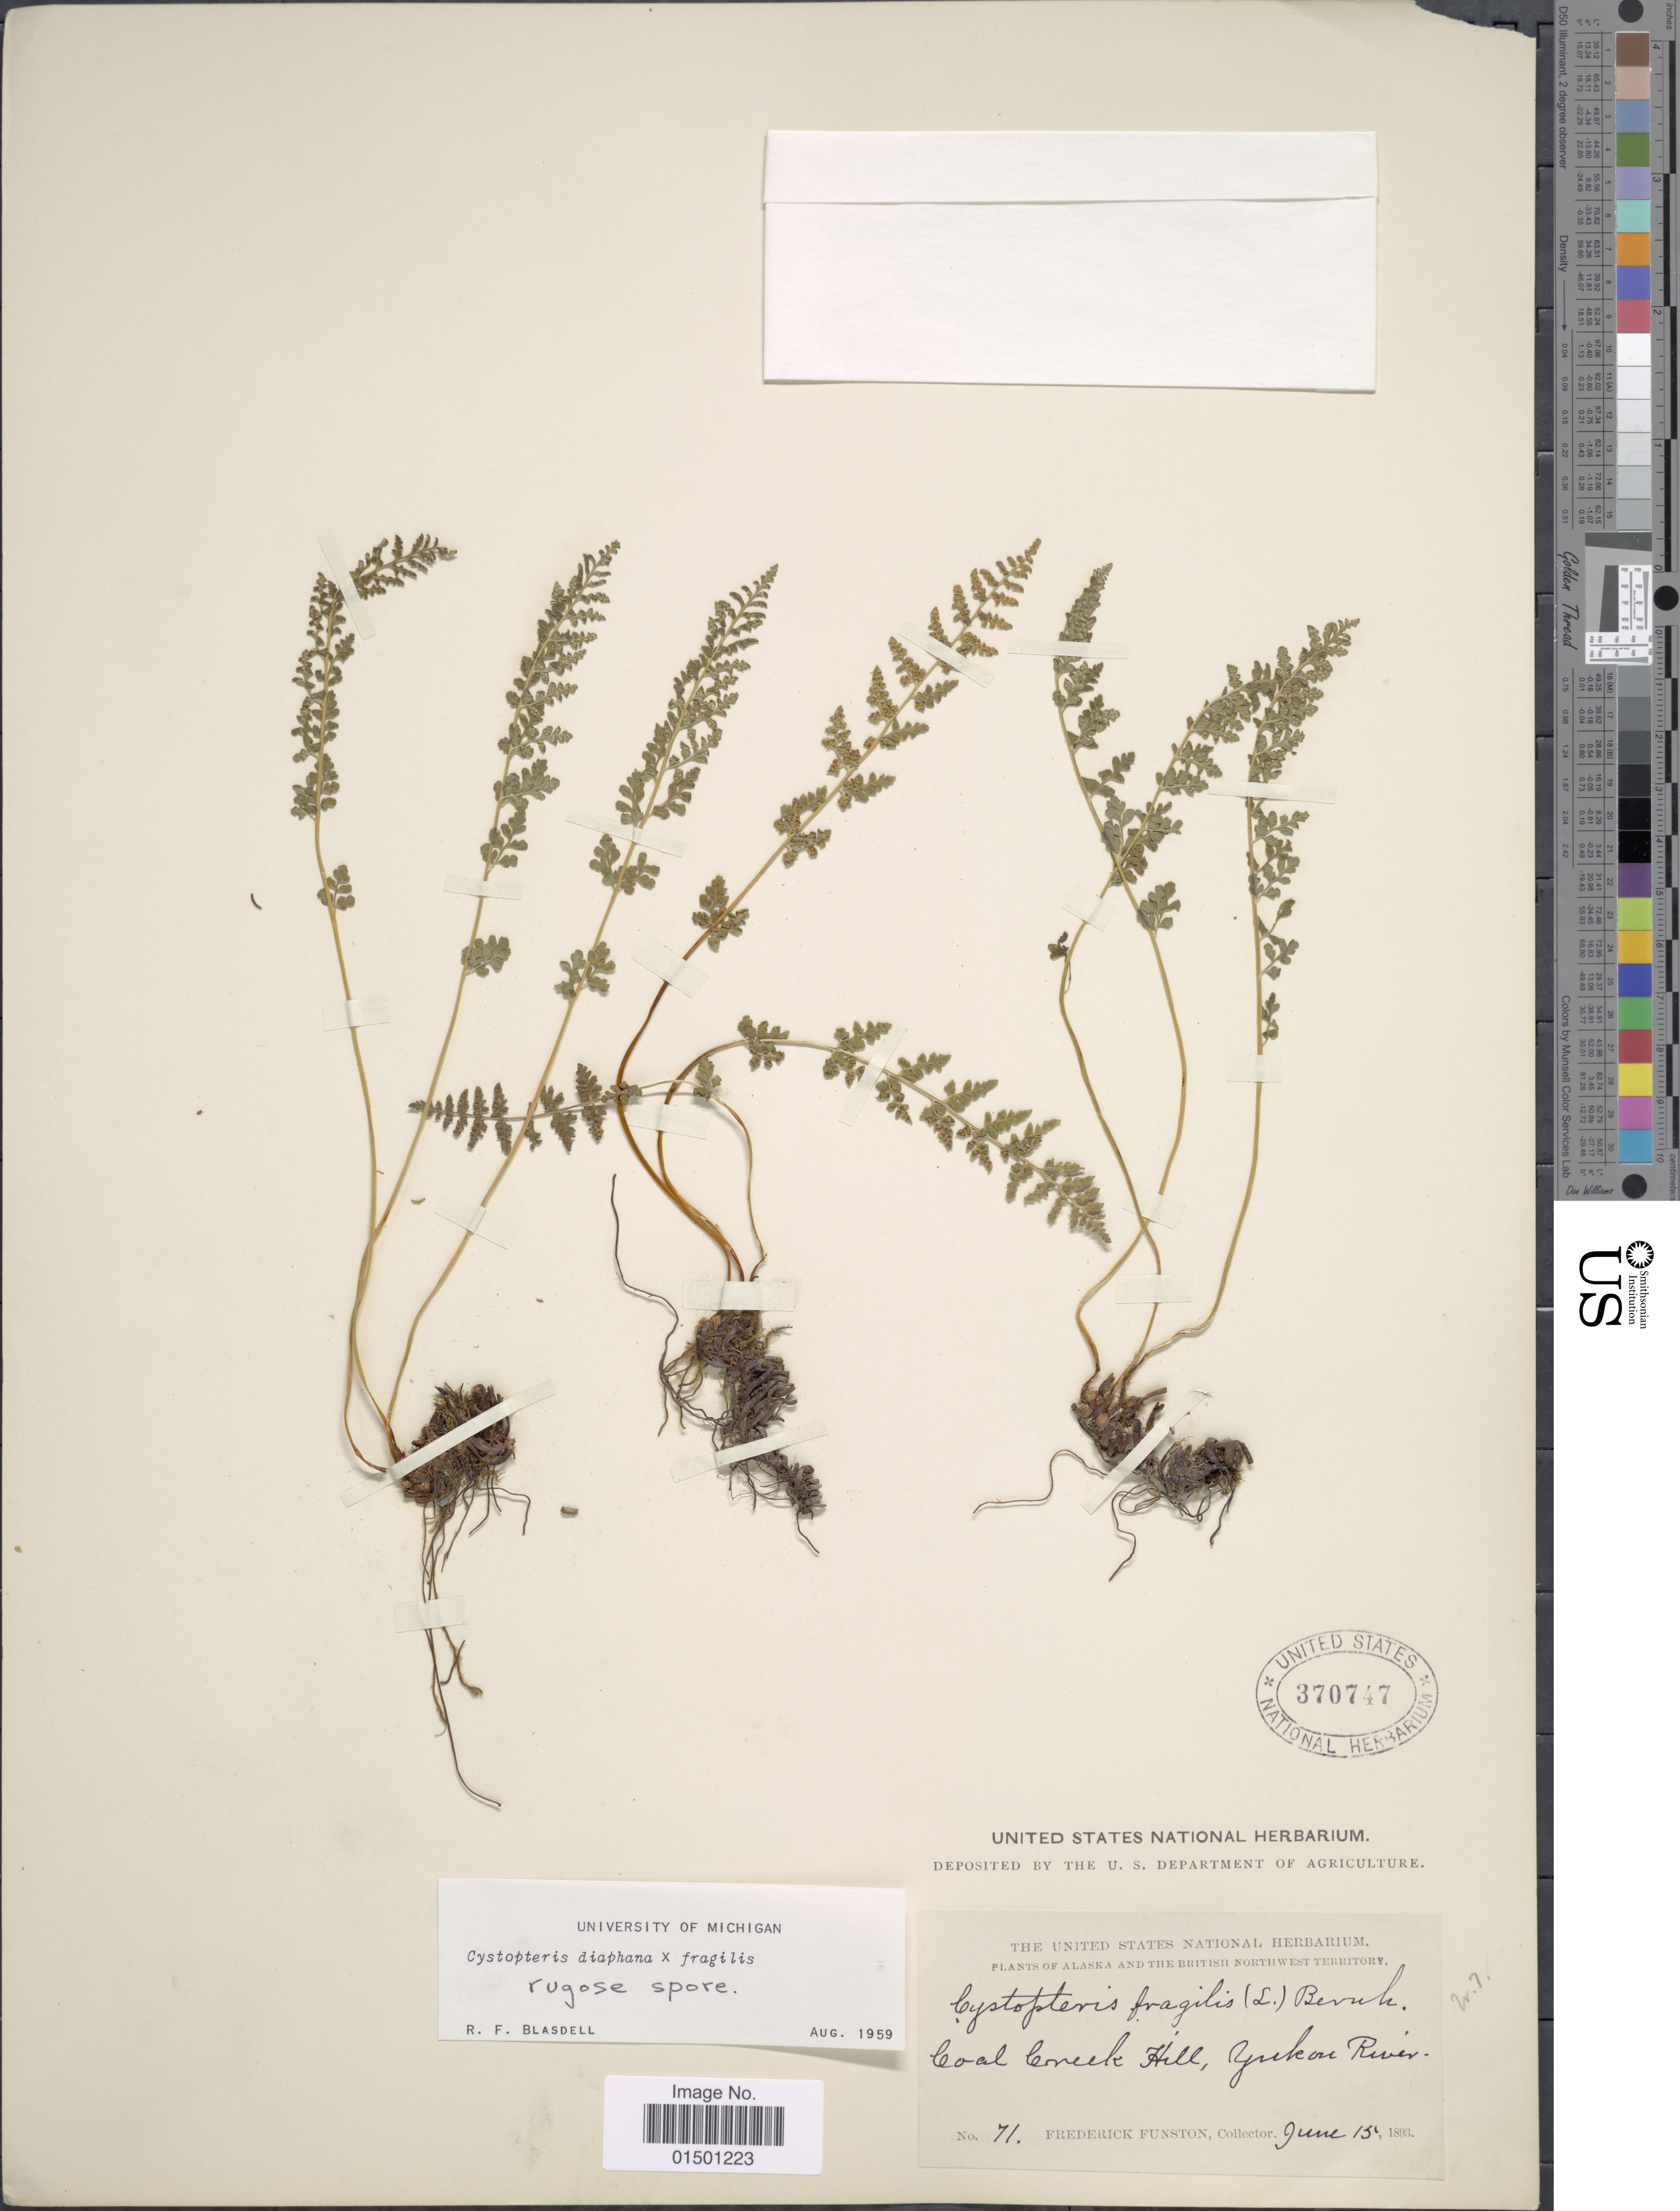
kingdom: Plantae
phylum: Tracheophyta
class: Polypodiopsida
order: Polypodiales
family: Cystopteridaceae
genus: Cystopteris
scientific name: Cystopteris diaphana x C. fragilis (L.) Bernh.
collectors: F. Funston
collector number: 71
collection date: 1893-06-15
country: United States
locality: Alaska and British Northwest Territory, Ceval Creek Hill, Yukon River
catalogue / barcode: US 370747